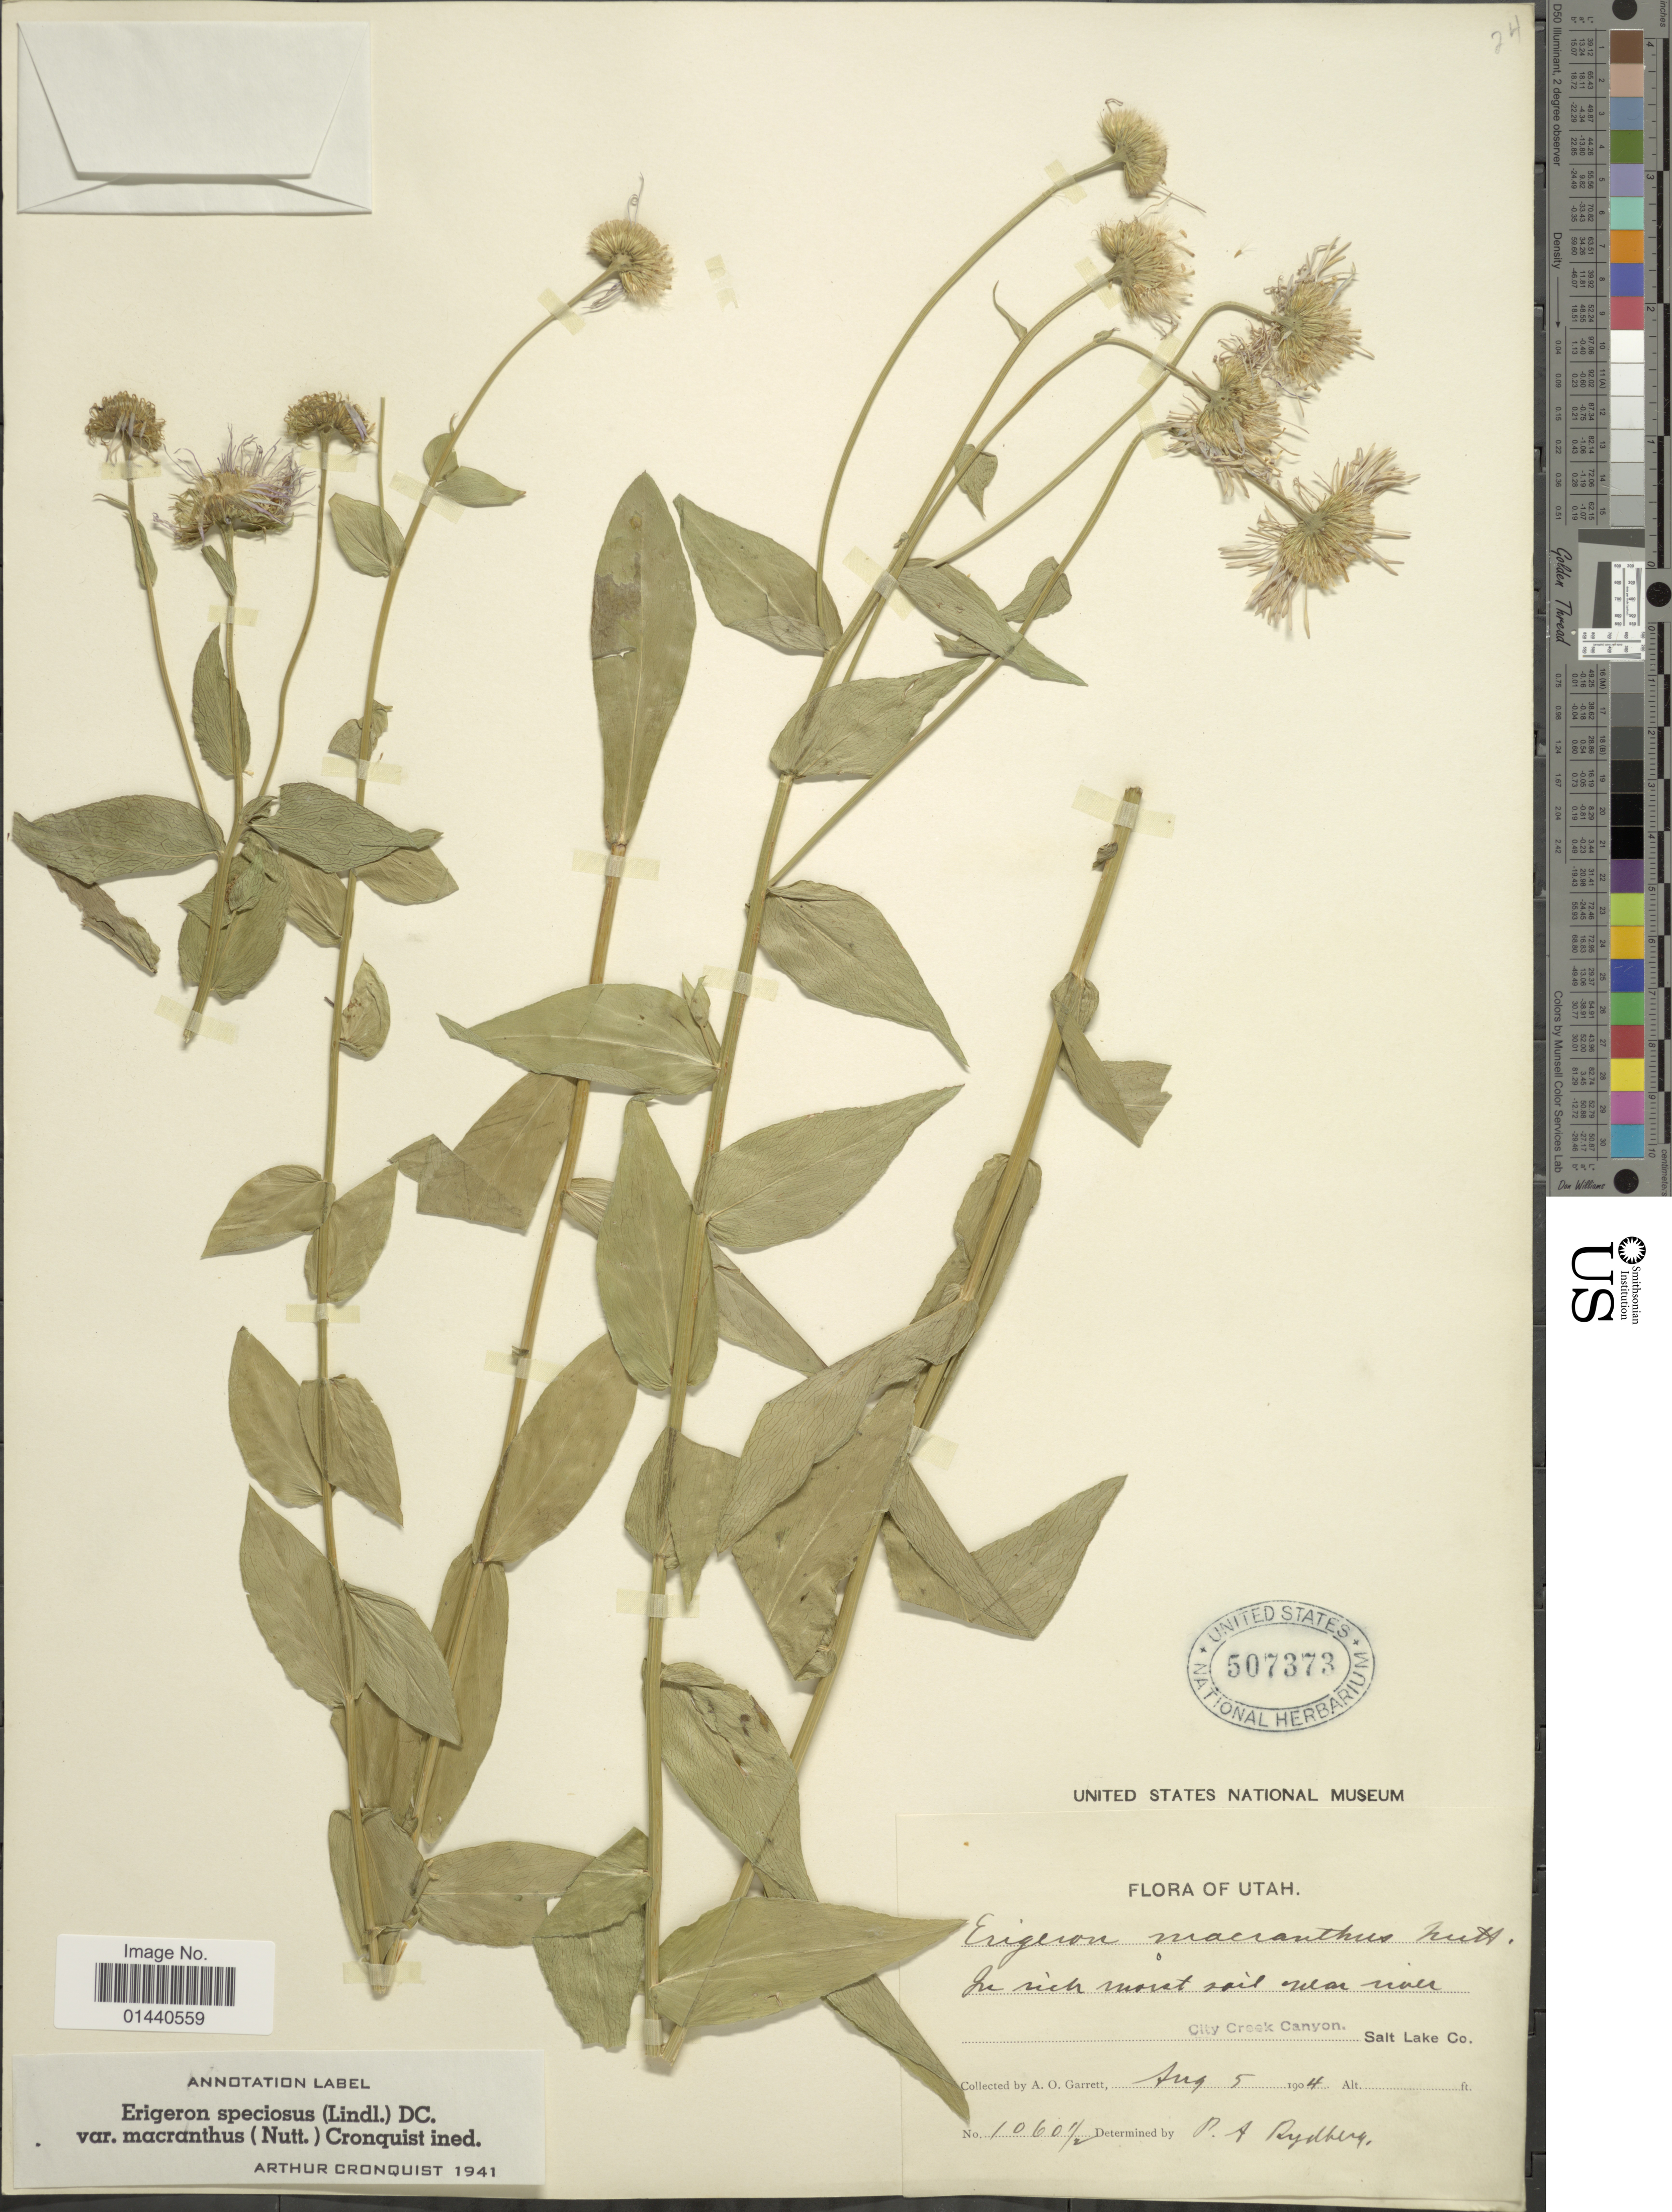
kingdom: Plantae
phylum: Tracheophyta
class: Magnoliopsida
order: Asterales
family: Asteraceae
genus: Erigeron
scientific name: Erigeron speciosus var. macranthus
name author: (Nutt.) Cronq.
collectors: P. A. Rydberg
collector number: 10607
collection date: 1904-08-05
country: United States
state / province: Utah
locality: In rich moist sail near river. City Creek Canyon. Salt Lake Co.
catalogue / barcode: US 507373